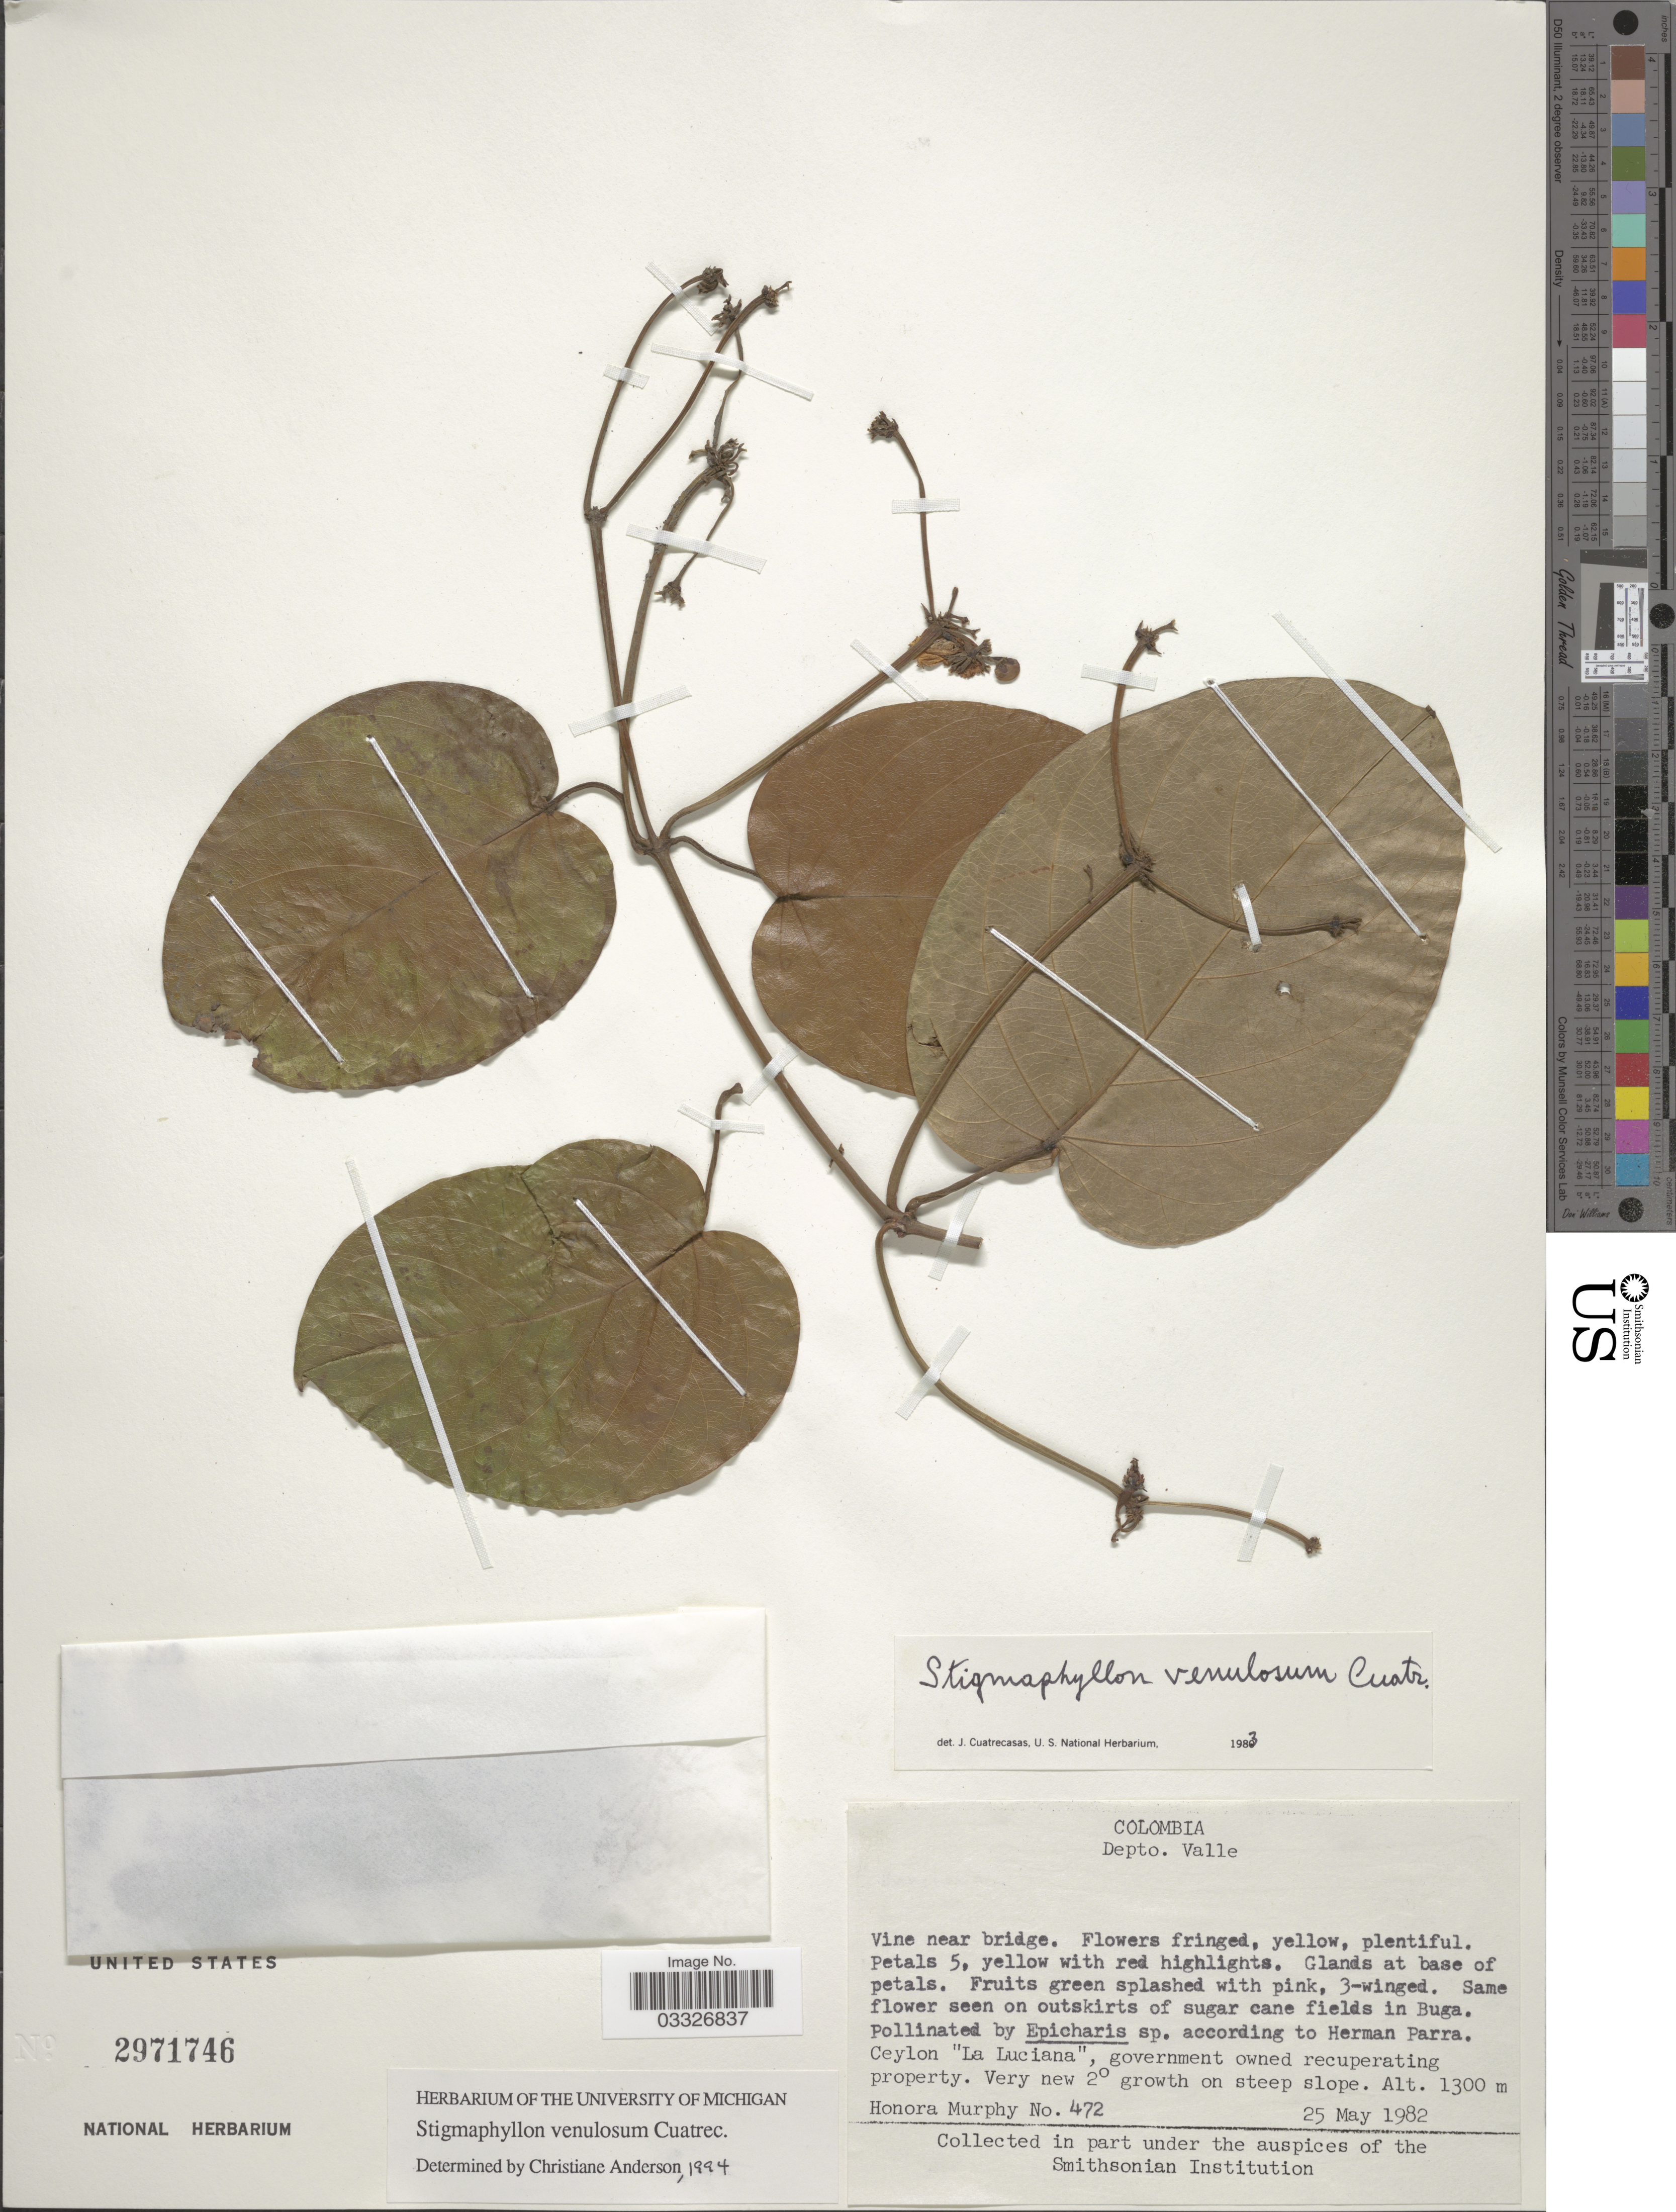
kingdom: Plantae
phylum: Tracheophyta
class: Magnoliopsida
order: Malpighiales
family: Malpighiaceae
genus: Stigmaphyllon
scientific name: Stigmaphyllon venulosum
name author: Cuatrec.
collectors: H. Murphy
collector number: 472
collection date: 1982-05-25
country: Colombia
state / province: Valle del Cauca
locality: Depto. Valle. Ceylon "La Luciana", government owned recuperating property.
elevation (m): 1300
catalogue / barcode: US 2971746